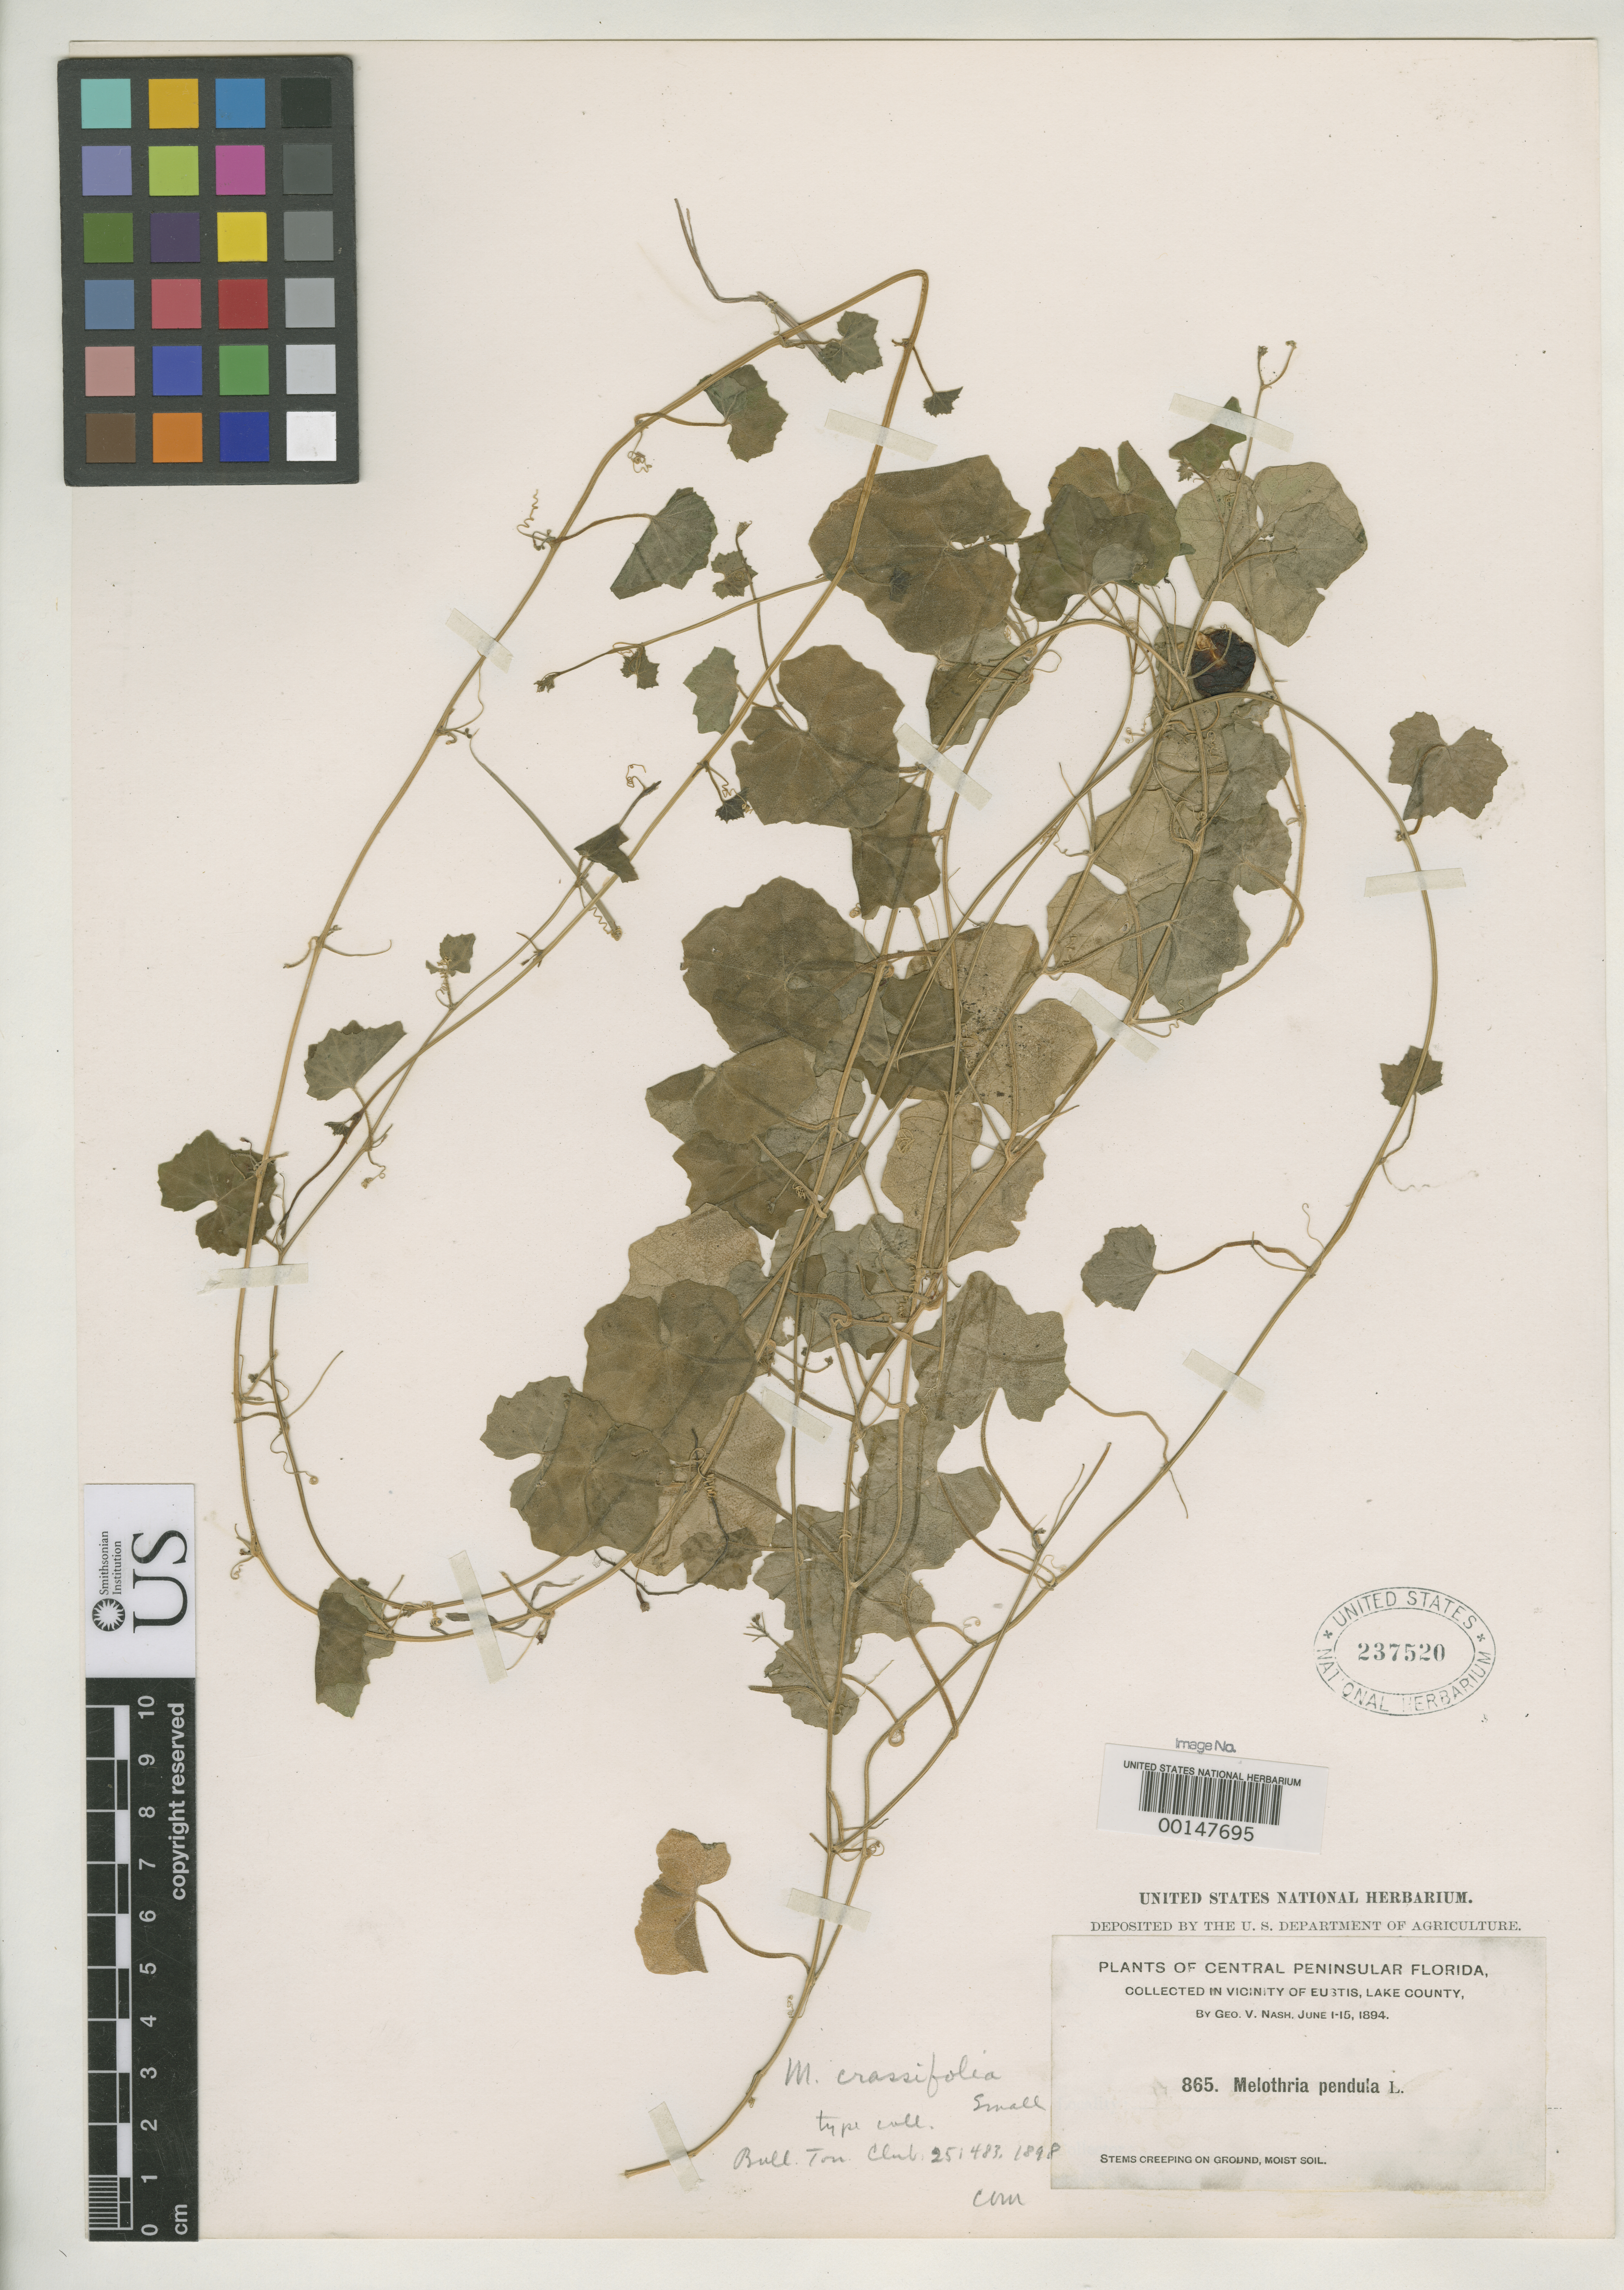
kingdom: Plantae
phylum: Tracheophyta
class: Magnoliopsida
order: Cucurbitales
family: Cucurbitaceae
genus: Melothria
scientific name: Melothria crassifolia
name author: Small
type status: Type Collection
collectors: G. V. Nash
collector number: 865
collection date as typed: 01 Jun 1894 to 15 Jun 1894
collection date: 1894-06-01/1894-06-15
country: United States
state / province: Florida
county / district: Lake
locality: Eustis.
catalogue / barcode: US 237520